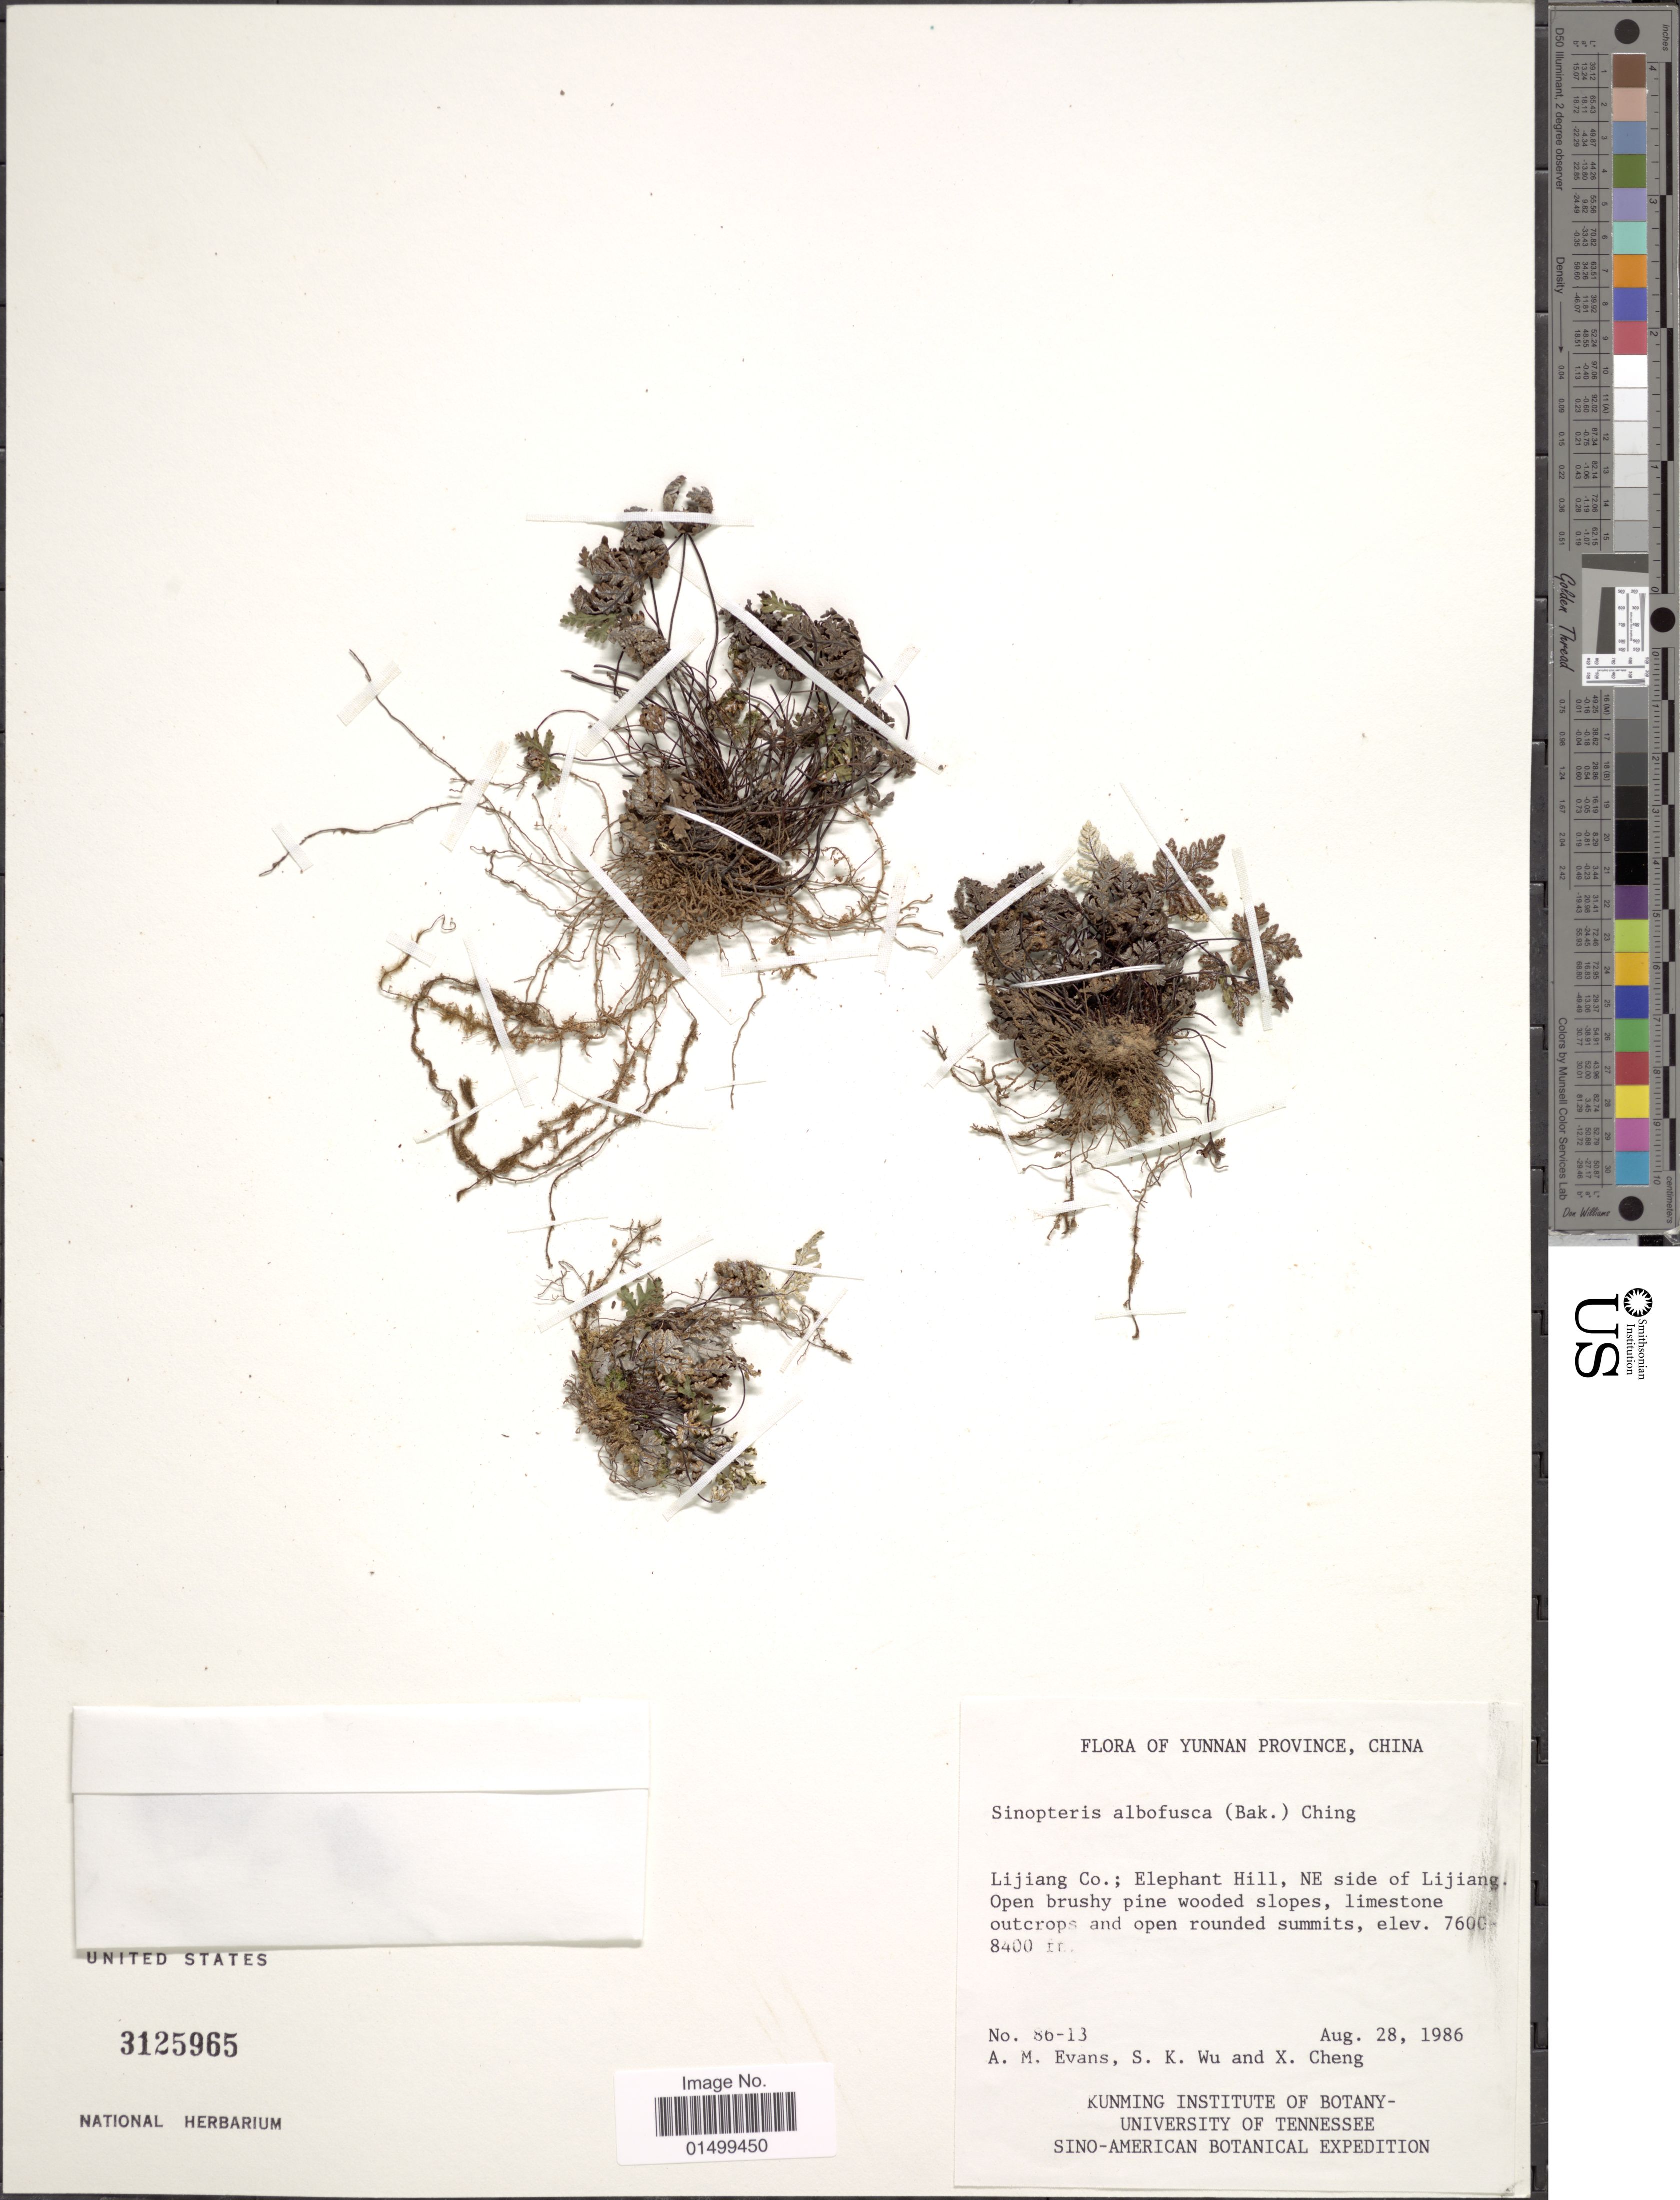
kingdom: Plantae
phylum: Tracheophyta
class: Polypodiopsida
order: Polypodiales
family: Pteridaceae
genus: Cheilanthes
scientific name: Cheilanthes albofusca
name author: Baker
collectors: A. M. Evans, S. K. Wu & X. Cheng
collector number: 86-13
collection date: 1986-08-28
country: China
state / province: Yunnan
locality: Lijiang Co.: Elephant Hill, NE side of Lijiang.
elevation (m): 2316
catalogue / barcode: US 3125965